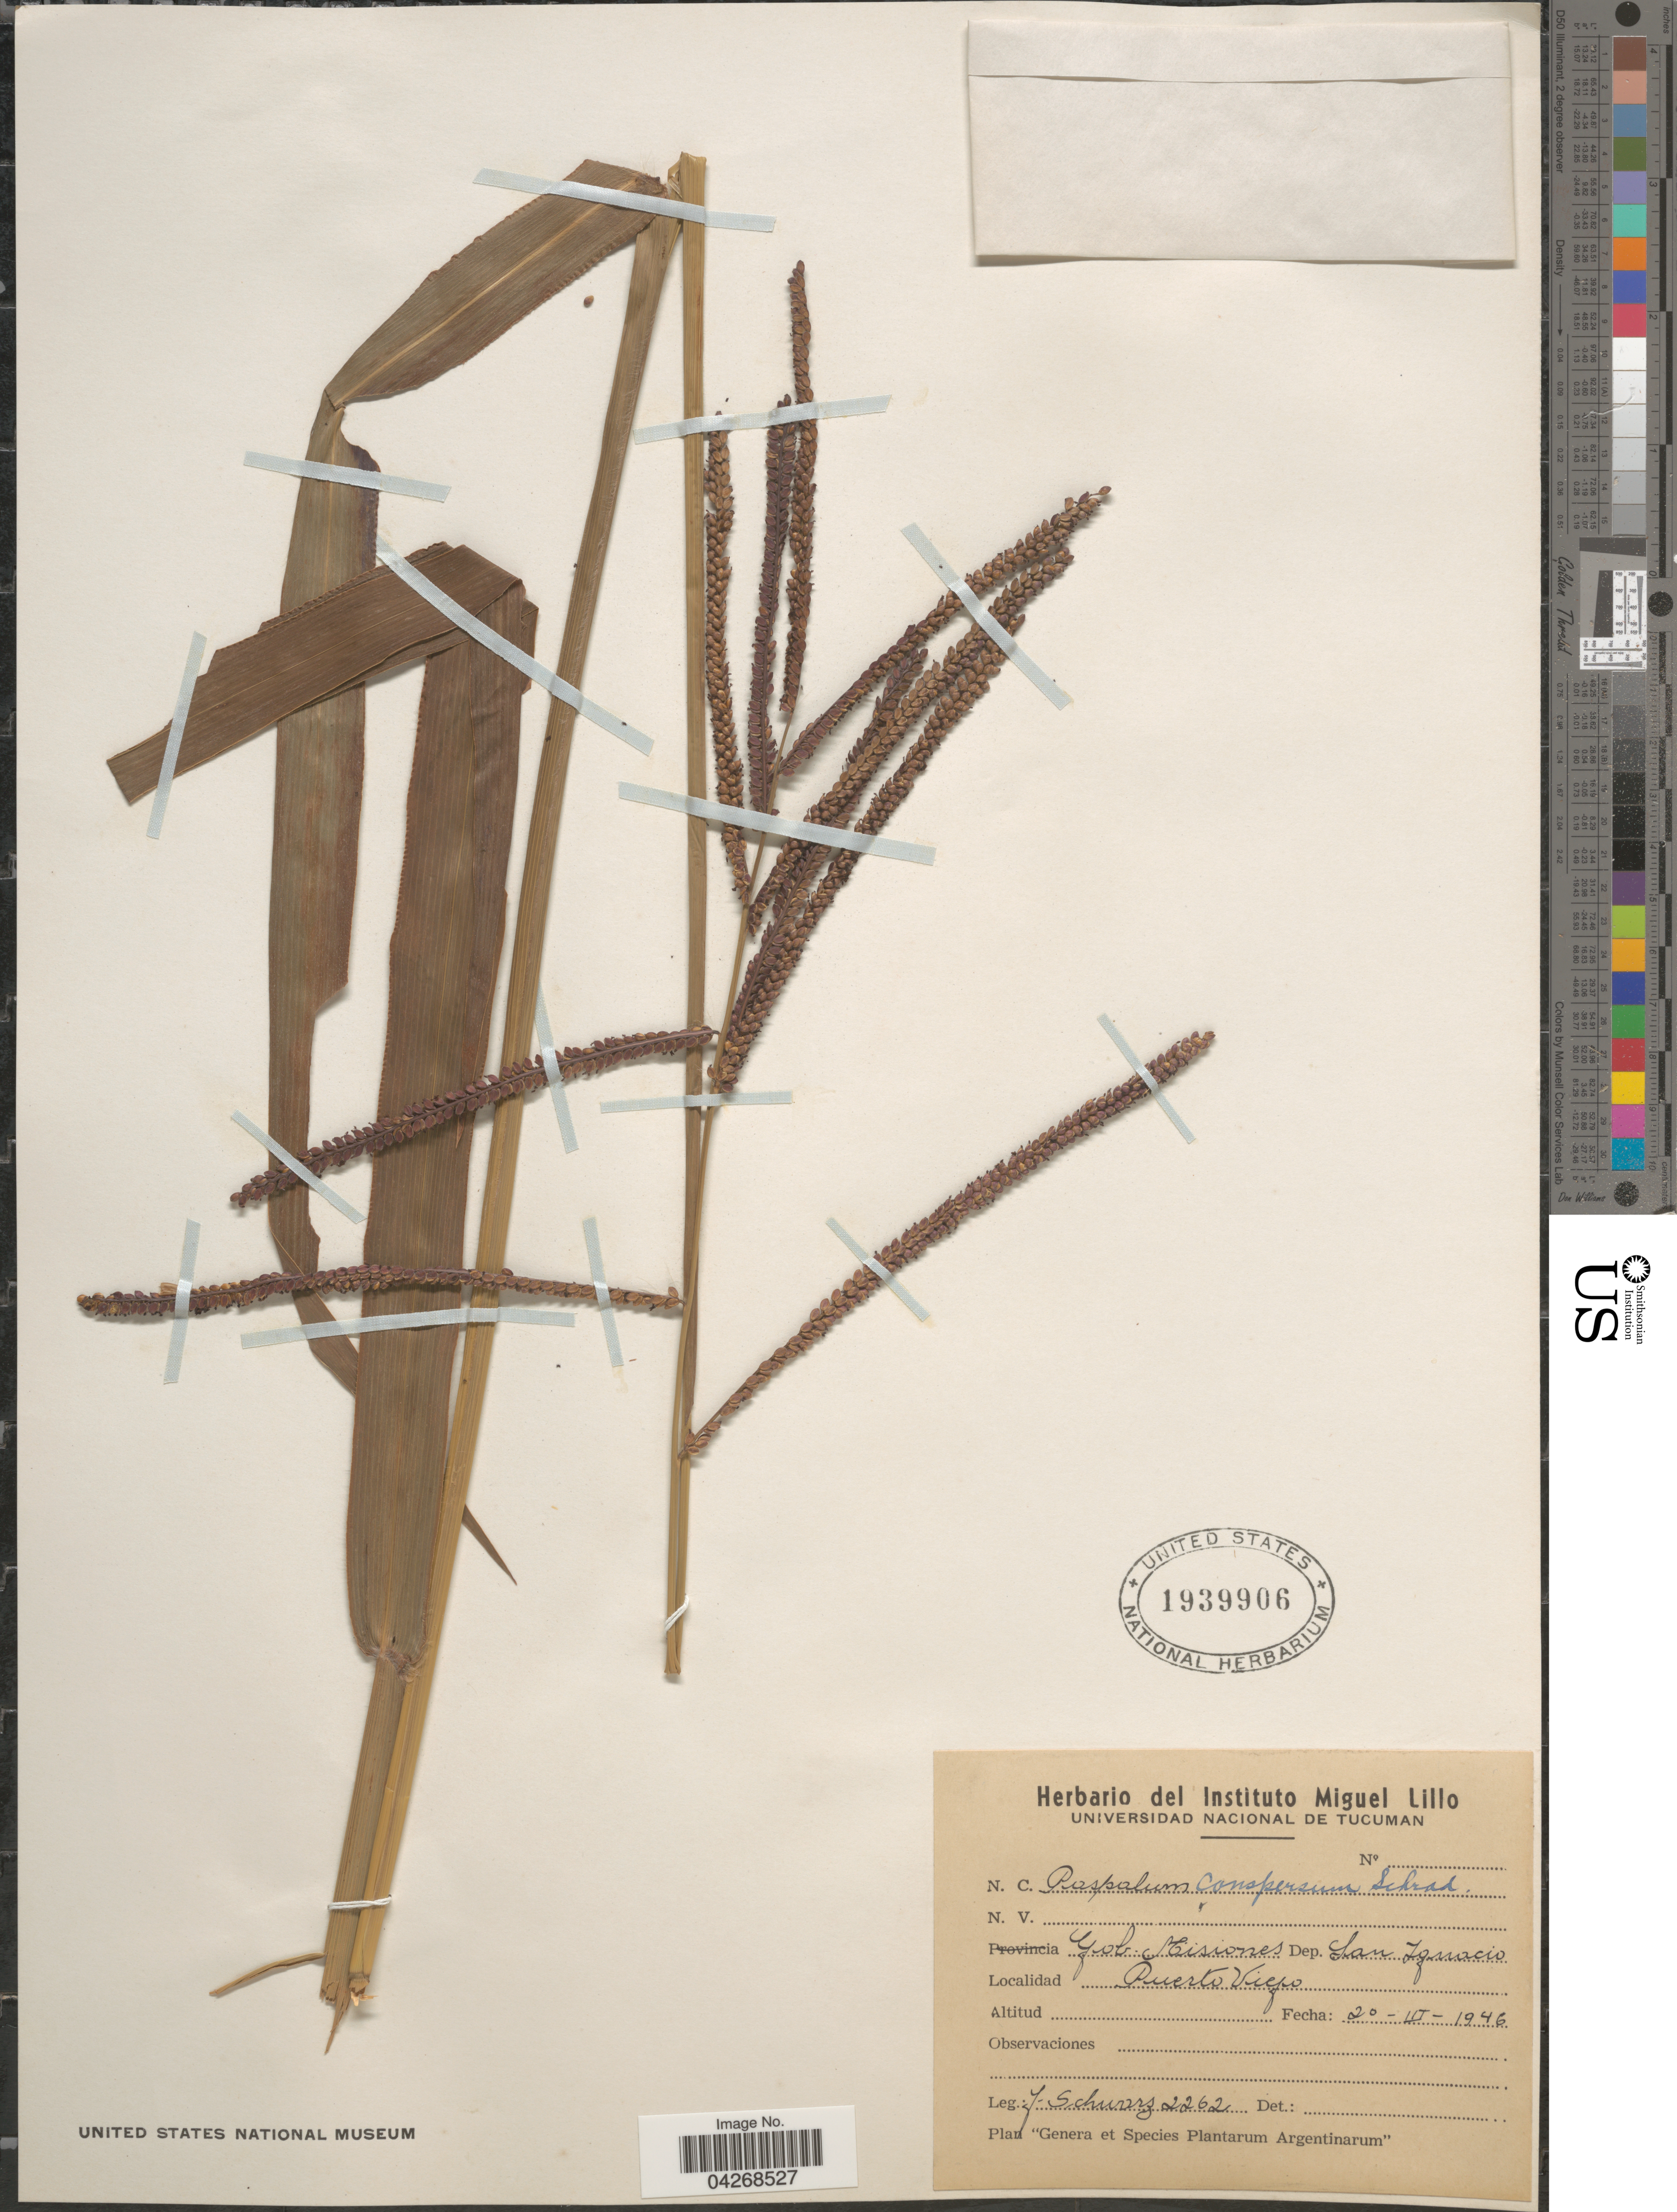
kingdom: Plantae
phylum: Tracheophyta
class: Liliopsida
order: Poales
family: Poaceae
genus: Paspalum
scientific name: Paspalum conspersum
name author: Schrad.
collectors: J. Schwarz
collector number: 2262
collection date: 1946-03-20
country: Argentina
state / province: Misiones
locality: Gob. Misiones. Dep. San Ignacio. Puerto Viejo.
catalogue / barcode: US 1939906